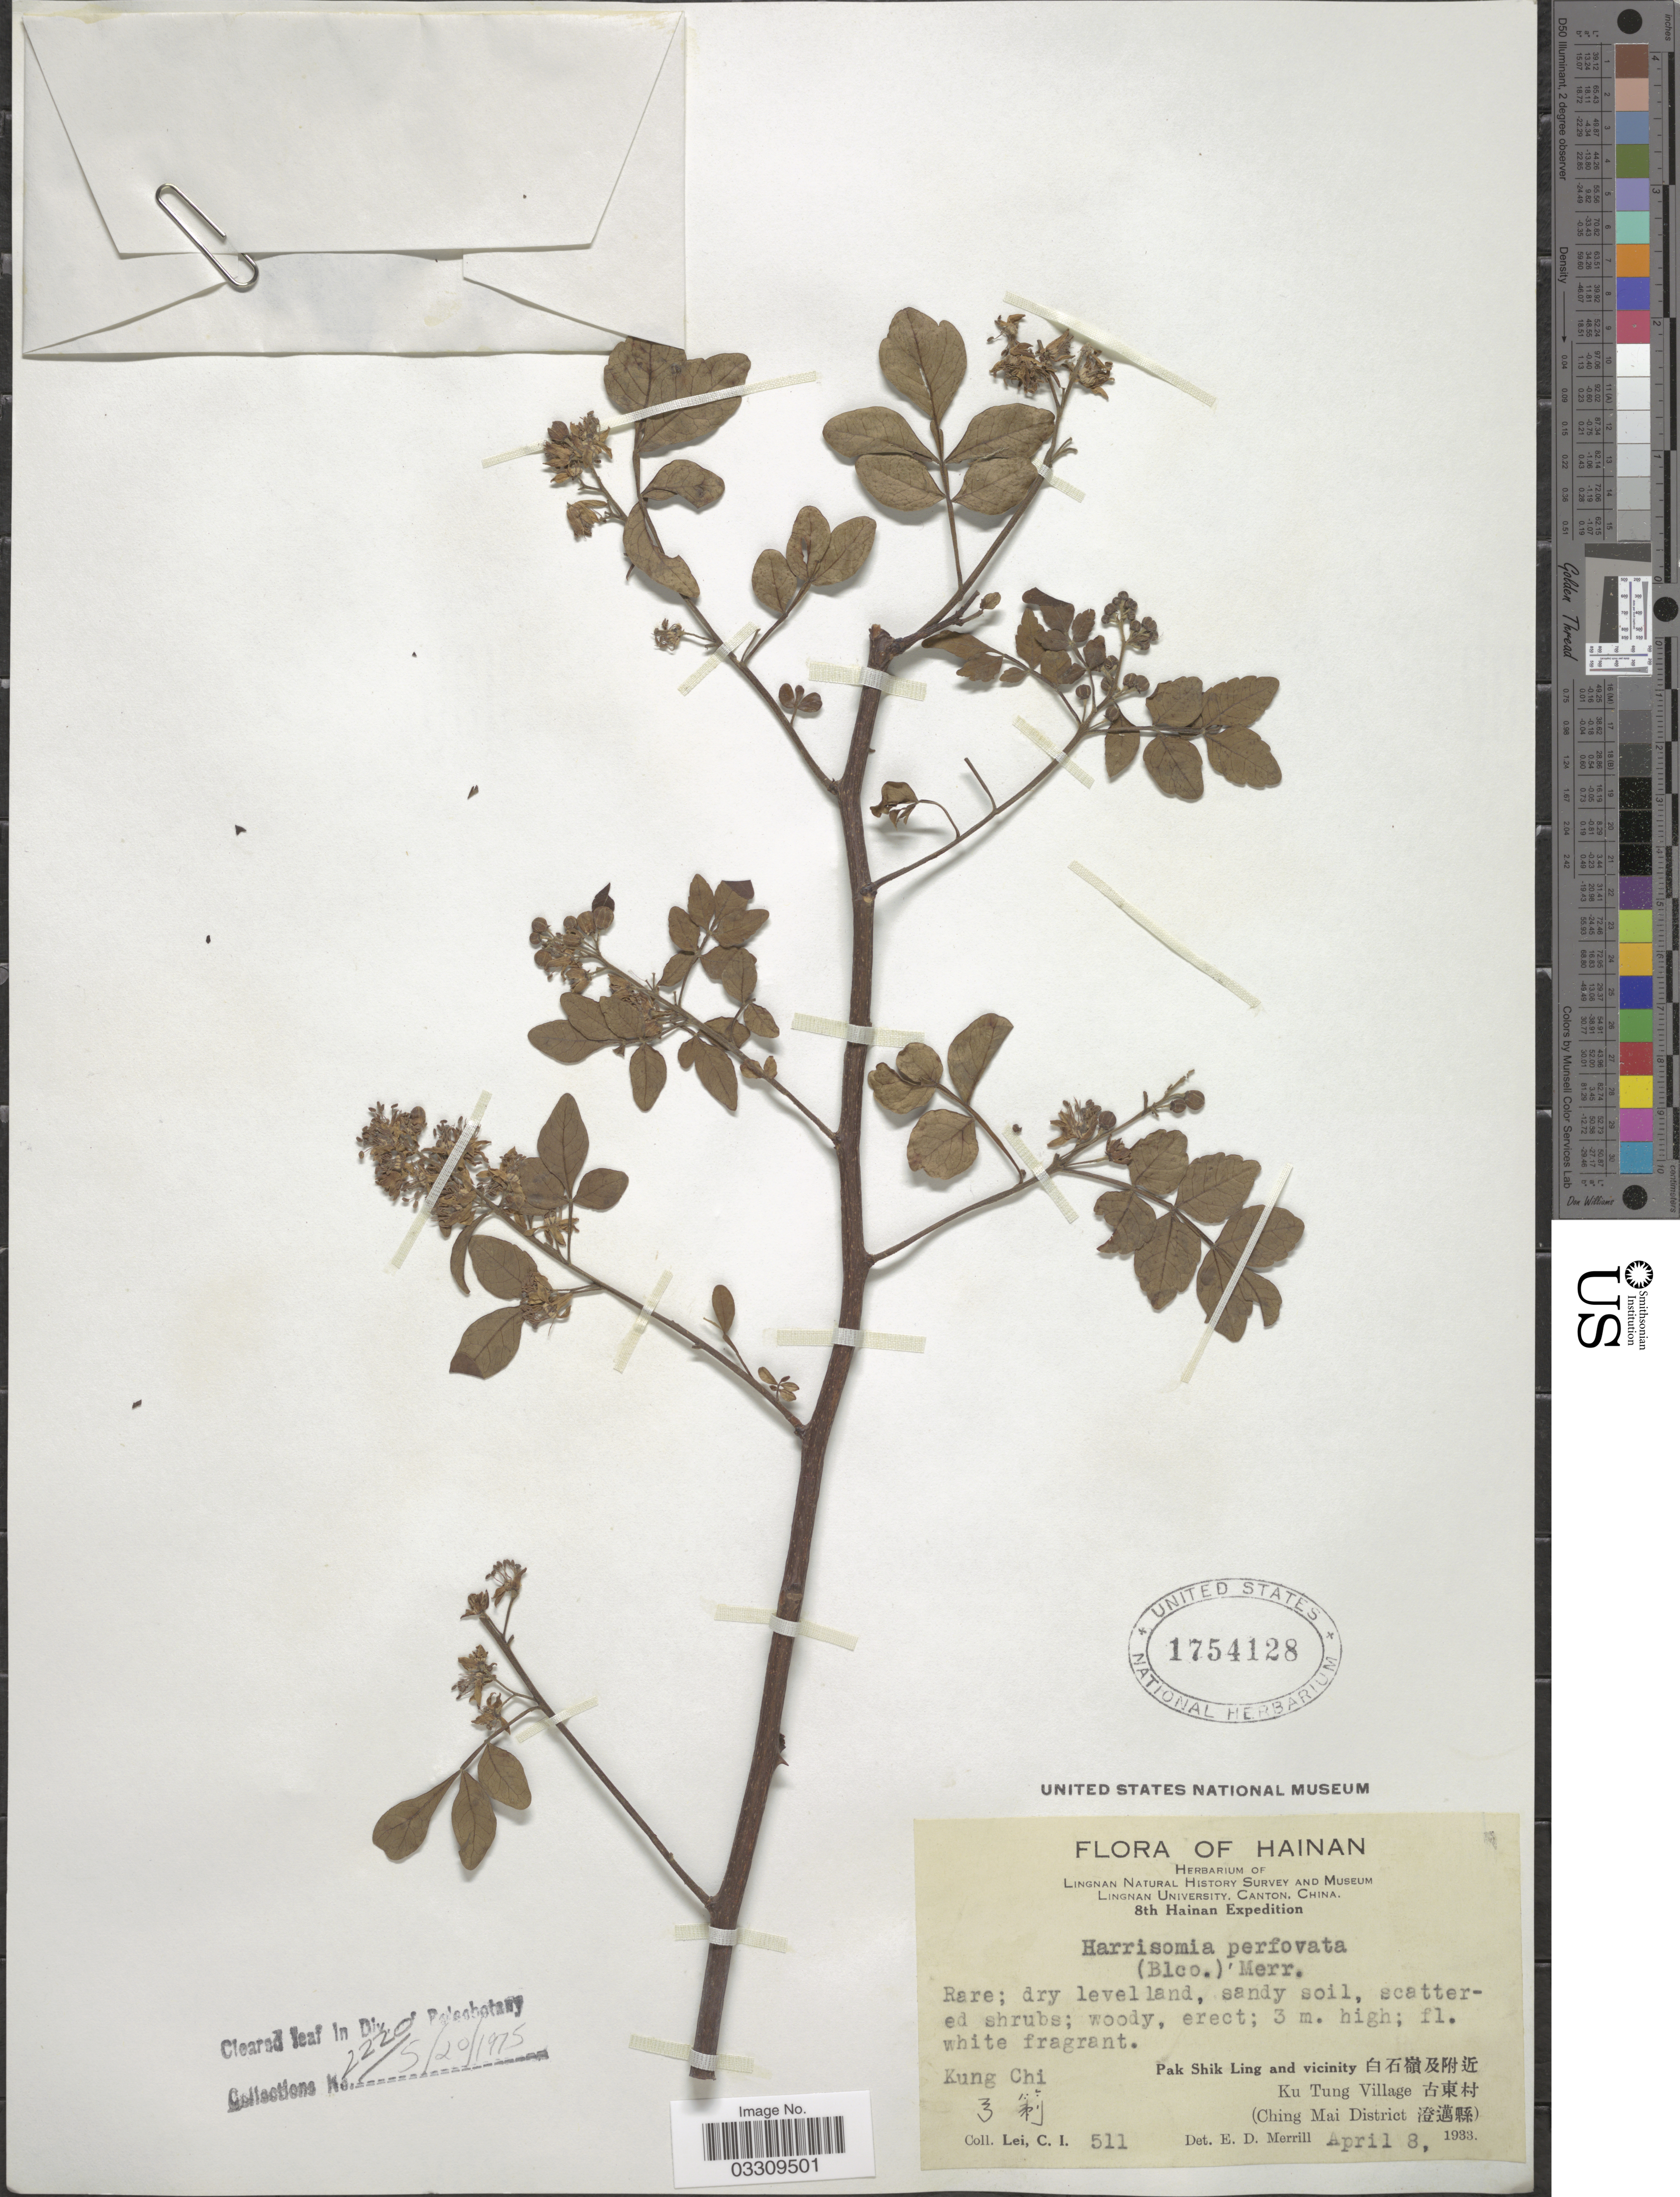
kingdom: Plantae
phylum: Tracheophyta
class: Magnoliopsida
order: Sapindales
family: Rutaceae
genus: Harrisonia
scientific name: Harrisonia perforata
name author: (Blanco) Merr.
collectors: C. I. Lei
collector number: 511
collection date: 1933-04-08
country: China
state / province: Hainan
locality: Kung Chi X. Pak Shik Ling and vicinity X. Ku Tung Village X. (Ching Mai District X).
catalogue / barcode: US 1754128